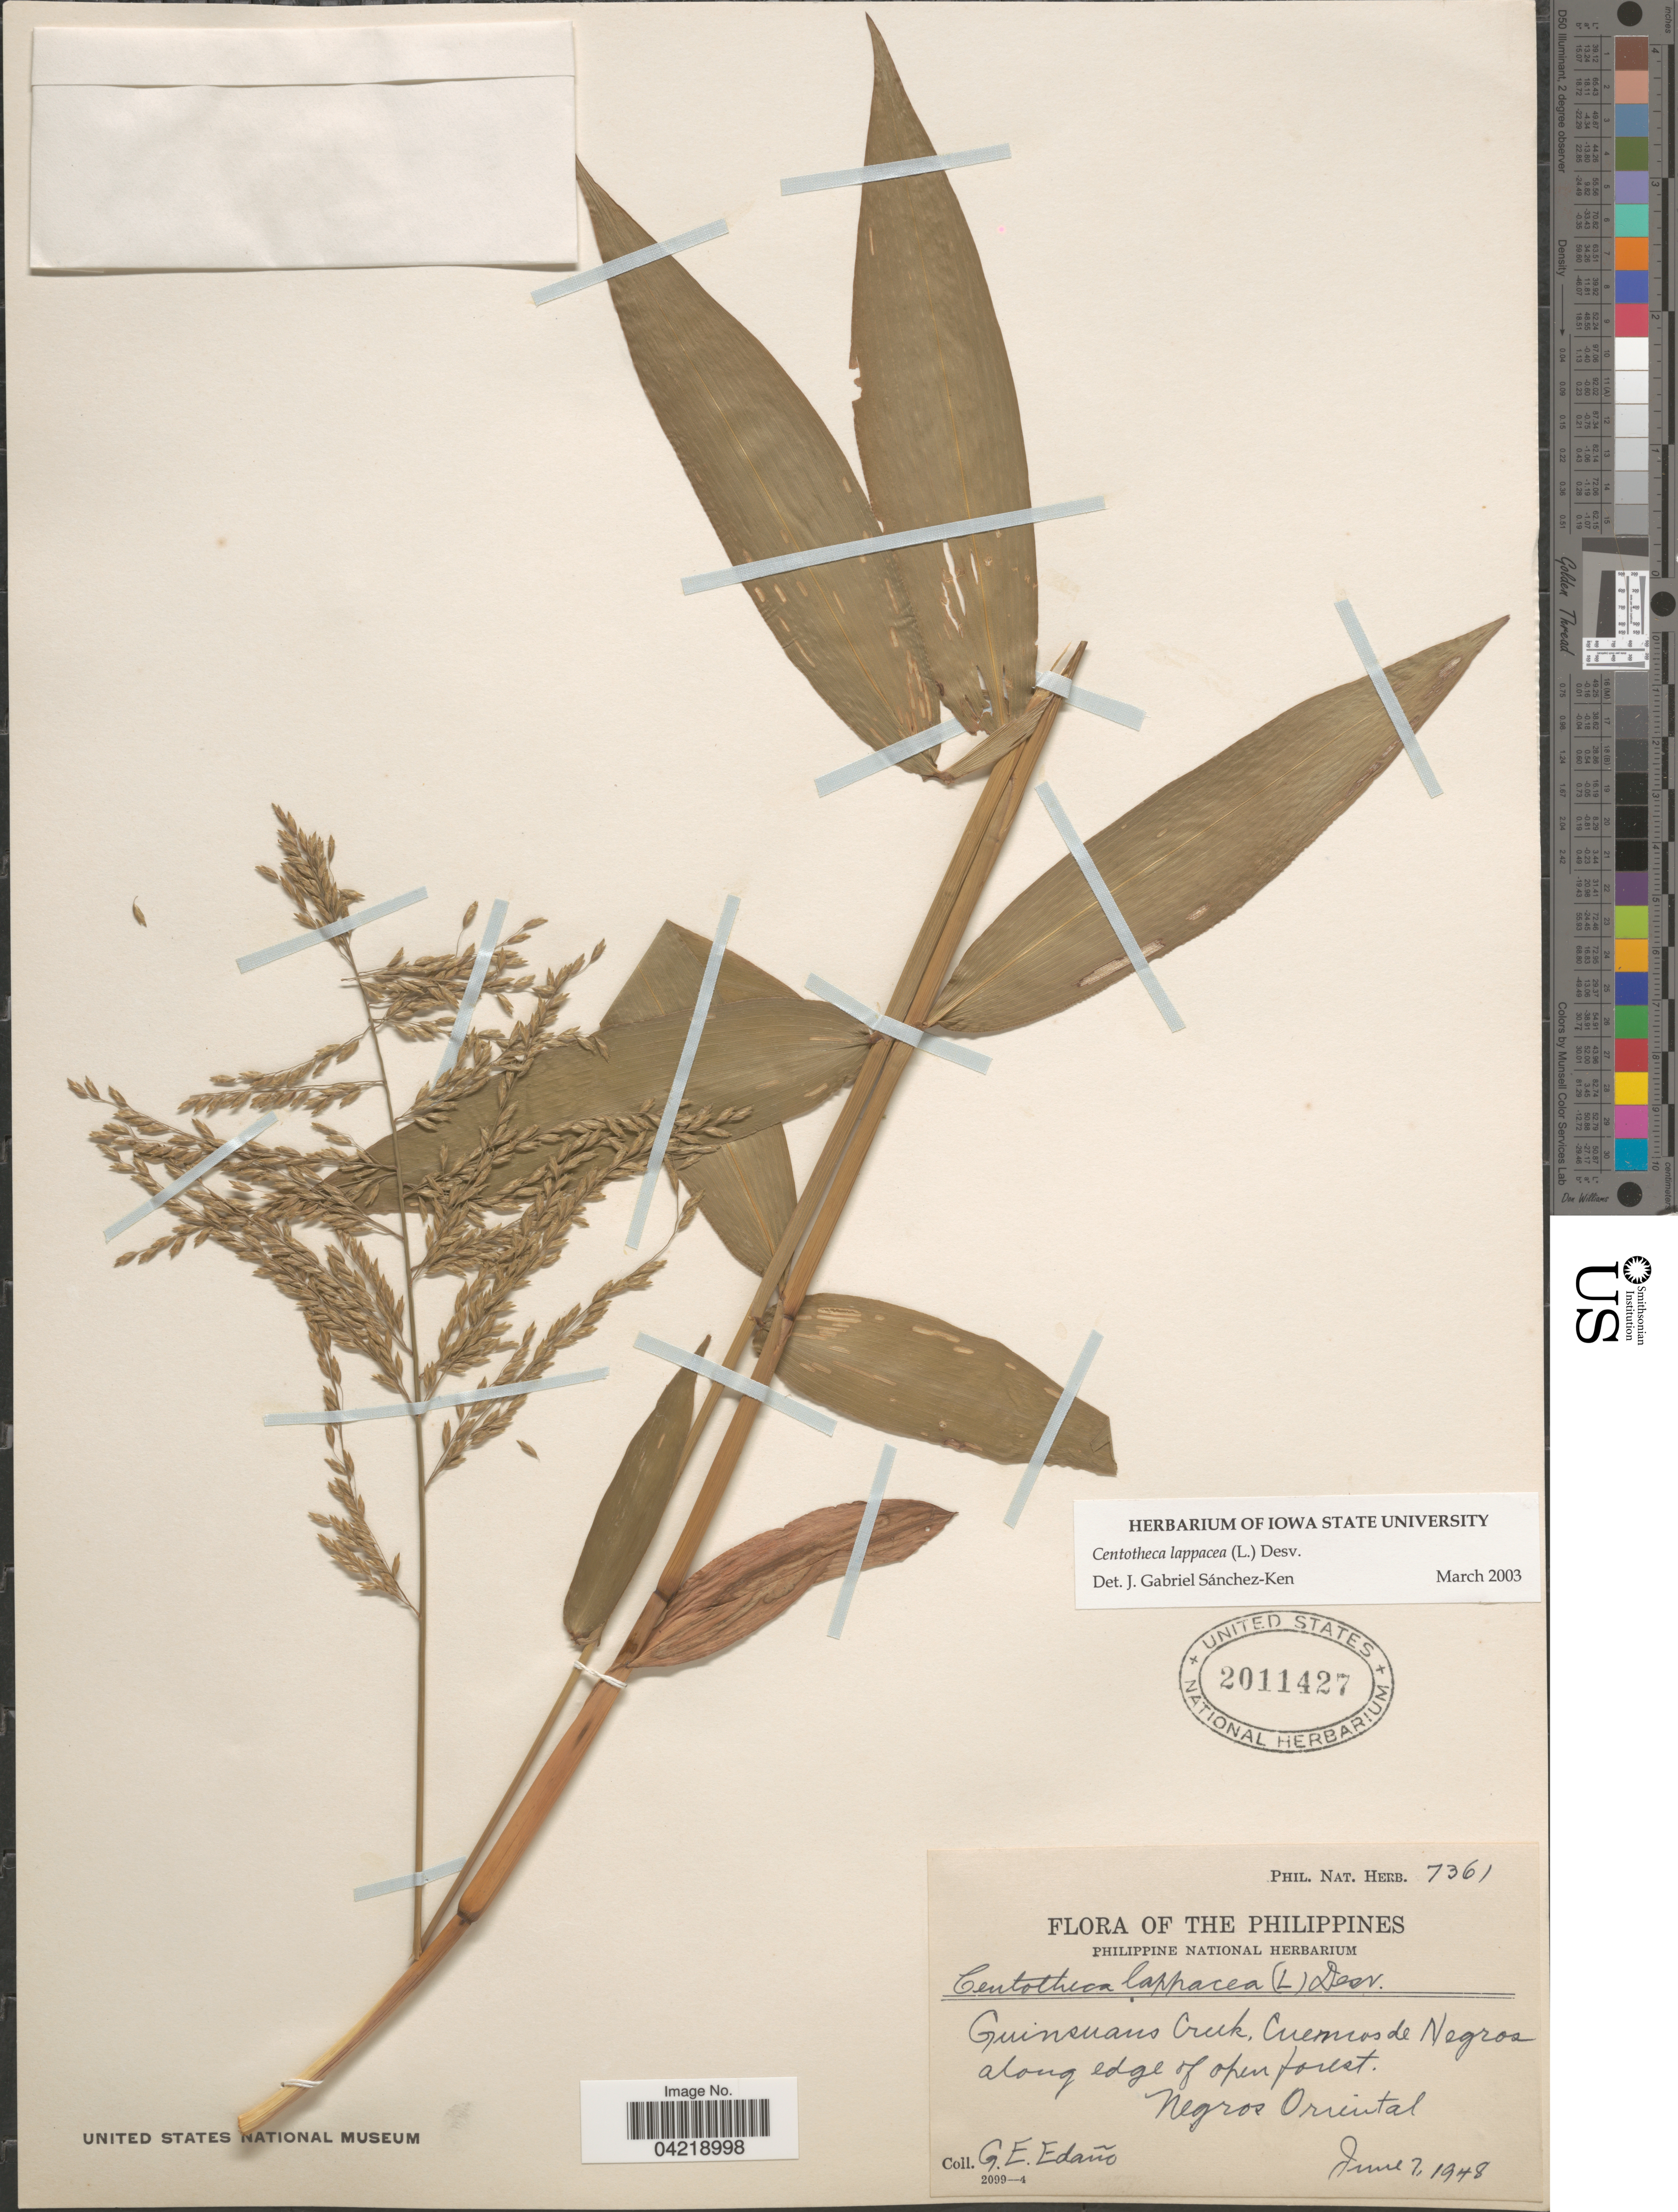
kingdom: Plantae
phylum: Tracheophyta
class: Liliopsida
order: Poales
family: Poaceae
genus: Centotheca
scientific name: Centotheca lappacea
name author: (L.) Desv.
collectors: G. E. Edaño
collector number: Phil. Nat. Herb. 7361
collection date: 1948-06-07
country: Philippines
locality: Guinsuans Creek, Cuernos de Negros along edge of open forest. Negros Oriental.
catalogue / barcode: US 2011427